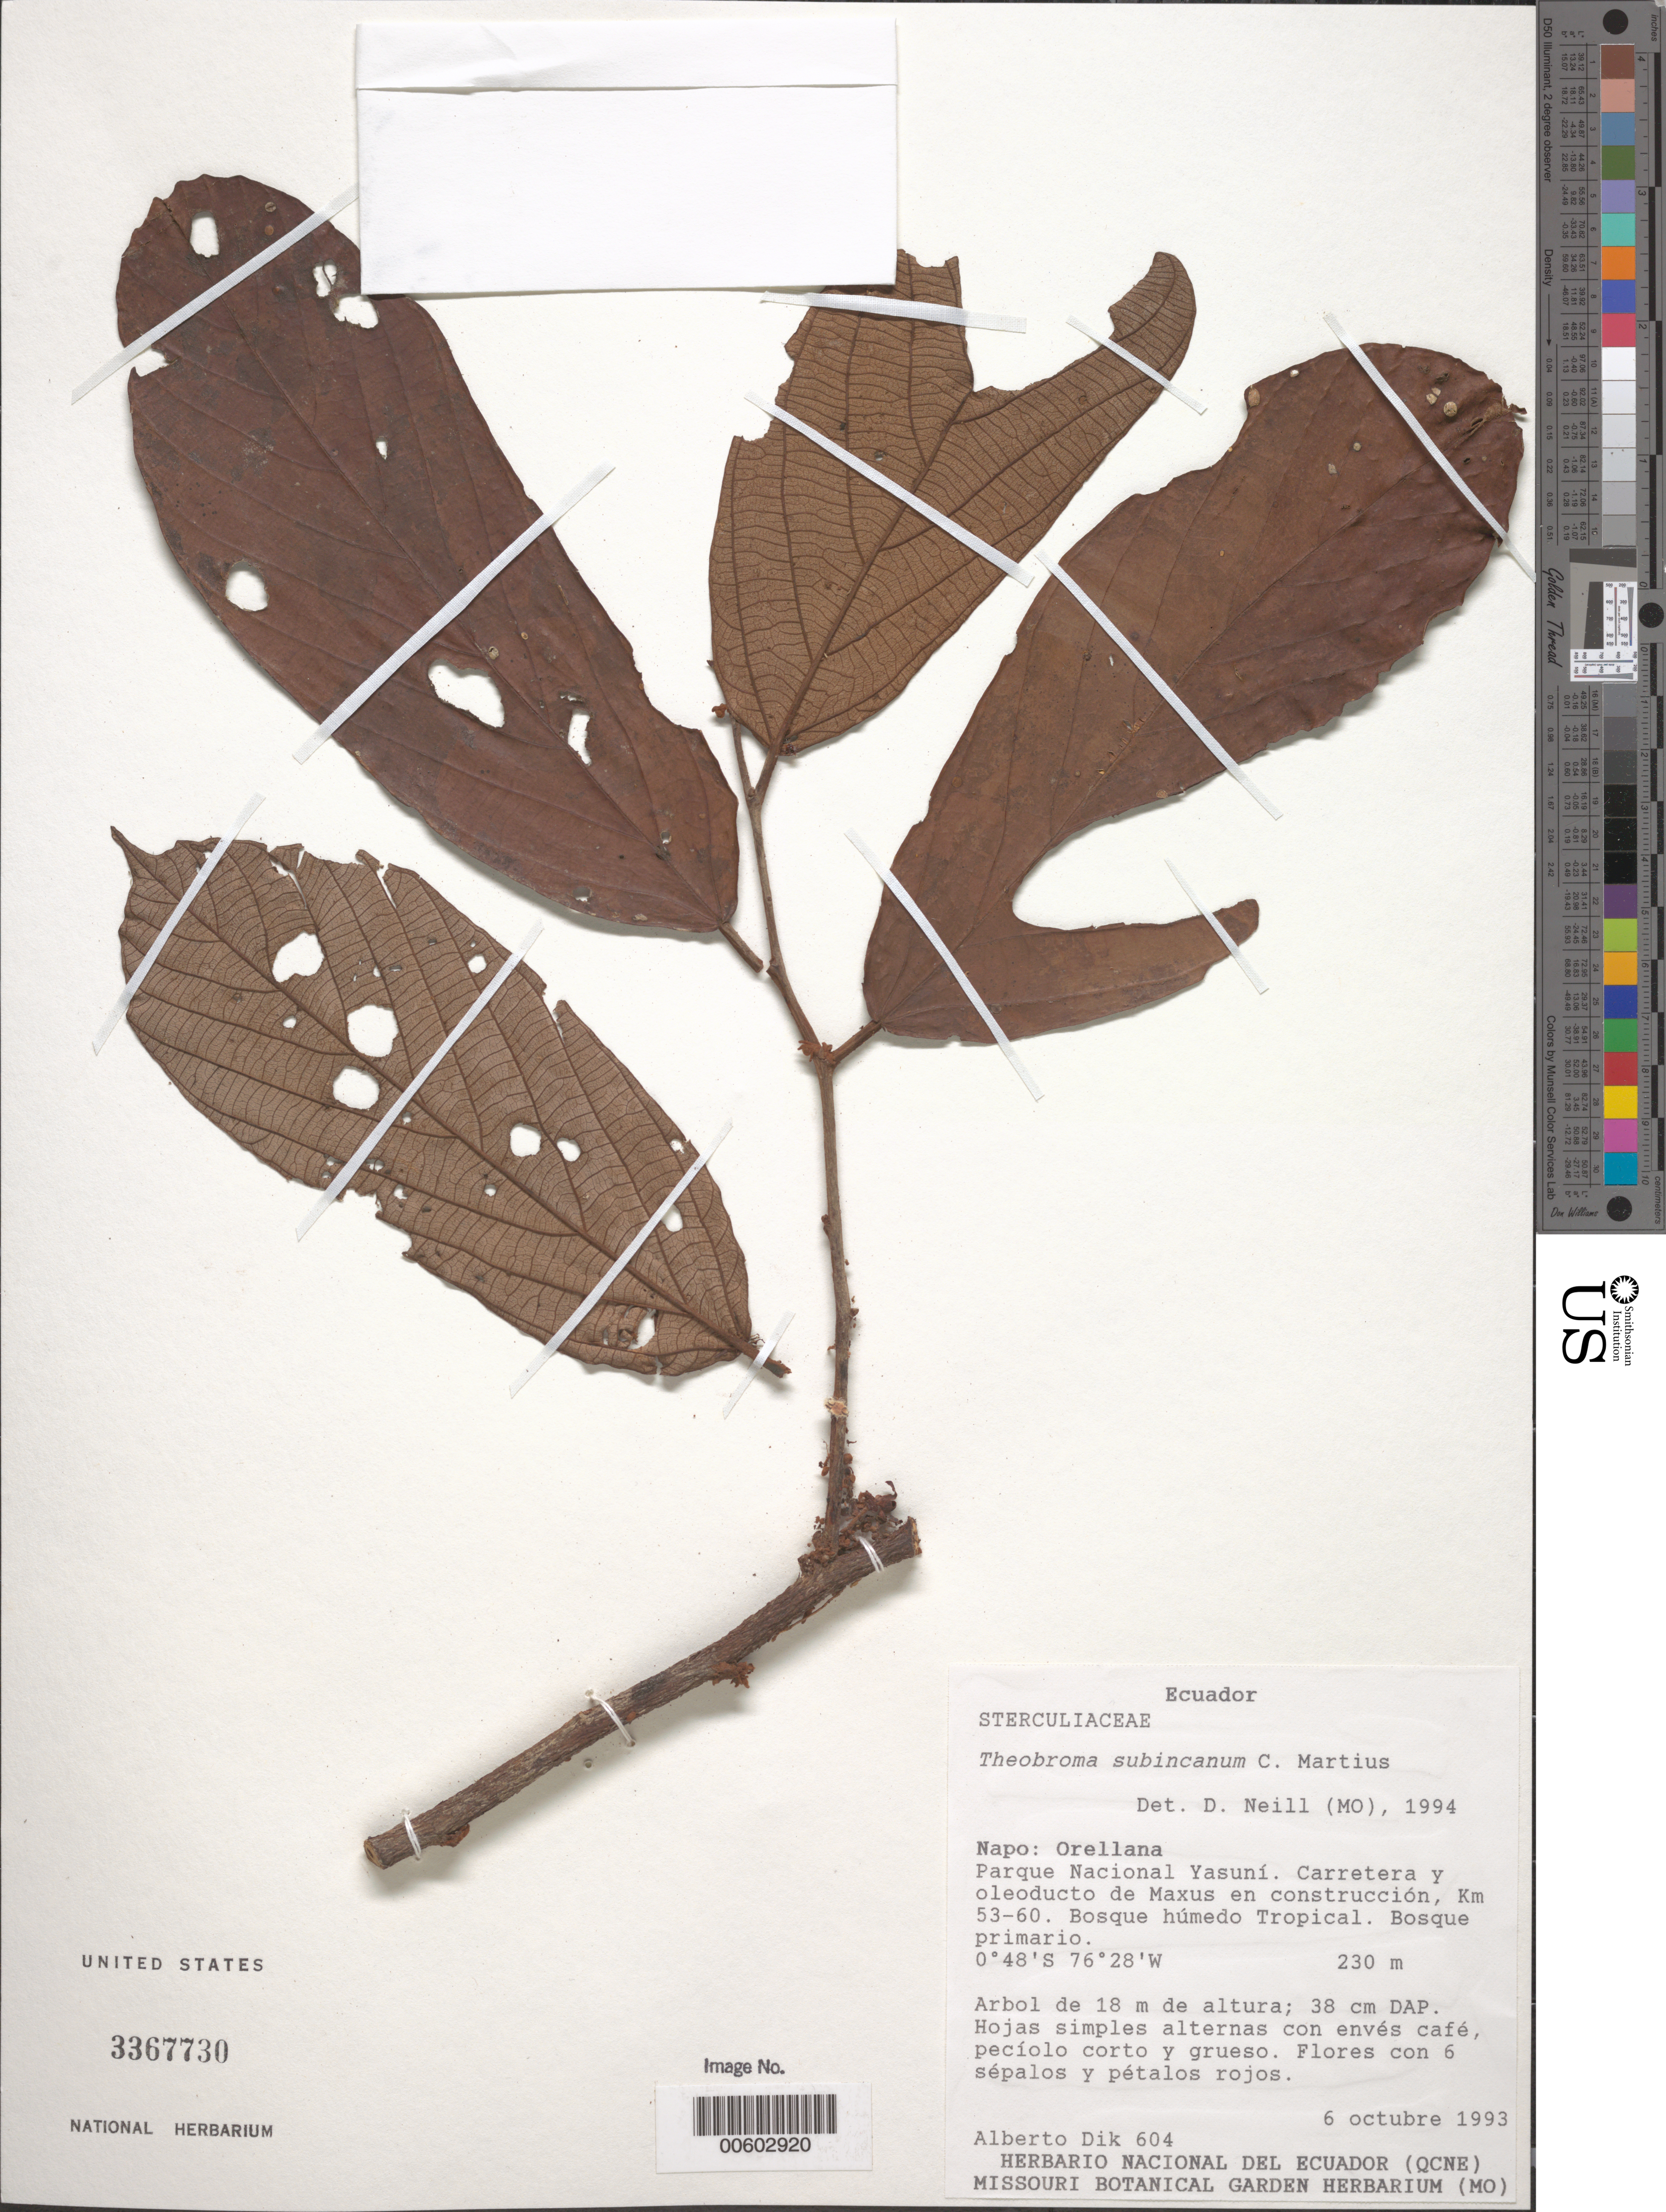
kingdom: Plantae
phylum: Tracheophyta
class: Magnoliopsida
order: Malvales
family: Malvaceae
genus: Theobroma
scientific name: Theobroma subincanum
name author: Mart.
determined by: Neill, David Alan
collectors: A. Dik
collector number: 604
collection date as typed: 06 Oct 1993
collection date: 1993-10-06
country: Ecuador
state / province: Napo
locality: Orellana. Parque Nacional Yasuní, Carretera y oleoducto de Maxus en construcción, km 53-60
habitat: Bosque húmedo tropical, bosque primario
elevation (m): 230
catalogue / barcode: US 3367730